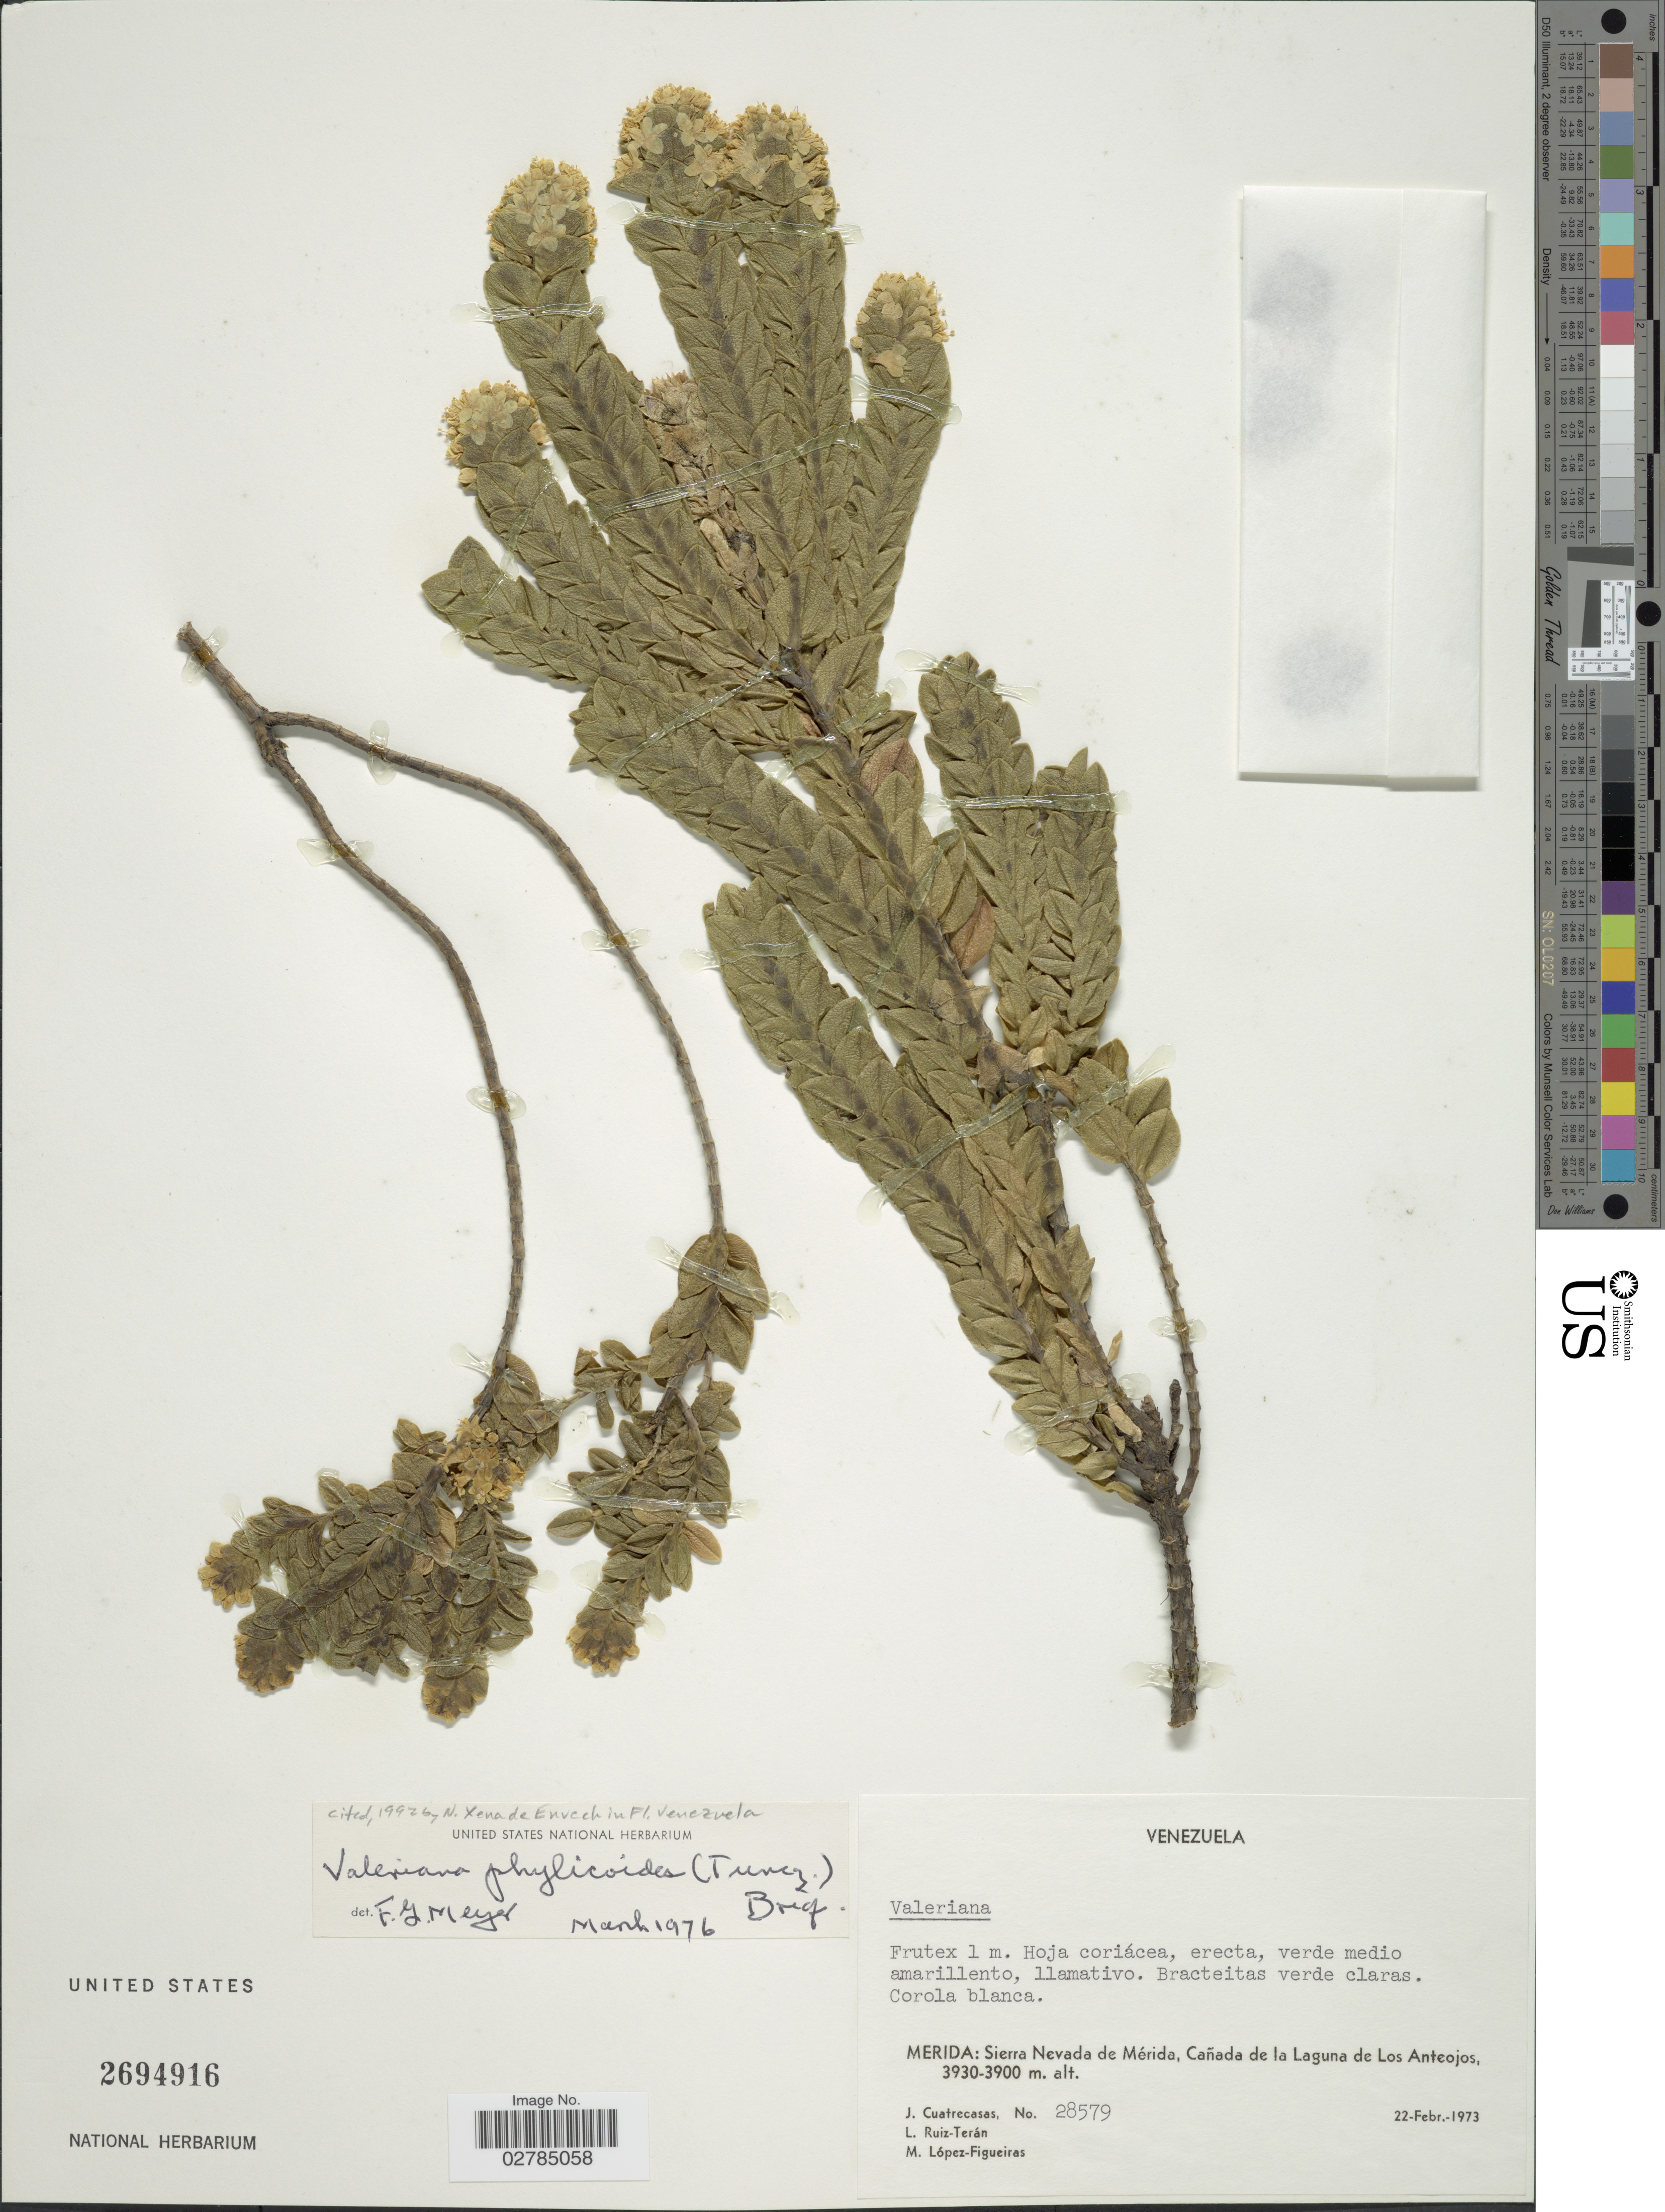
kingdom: Plantae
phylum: Tracheophyta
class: Magnoliopsida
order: Dipsacales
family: Caprifoliaceae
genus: Valeriana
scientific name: Valeriana phylicoides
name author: (Turcz.) Briq.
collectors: J. Cuatrecasas, L. E. Ruíz-Terán & M. López Figueiras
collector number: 28579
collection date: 1973-02-22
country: Venezuela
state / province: Mérida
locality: Sierra Nevada de Mérida, Cañada de la Laguna de Los Anteojos.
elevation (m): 3900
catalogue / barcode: US 2694916